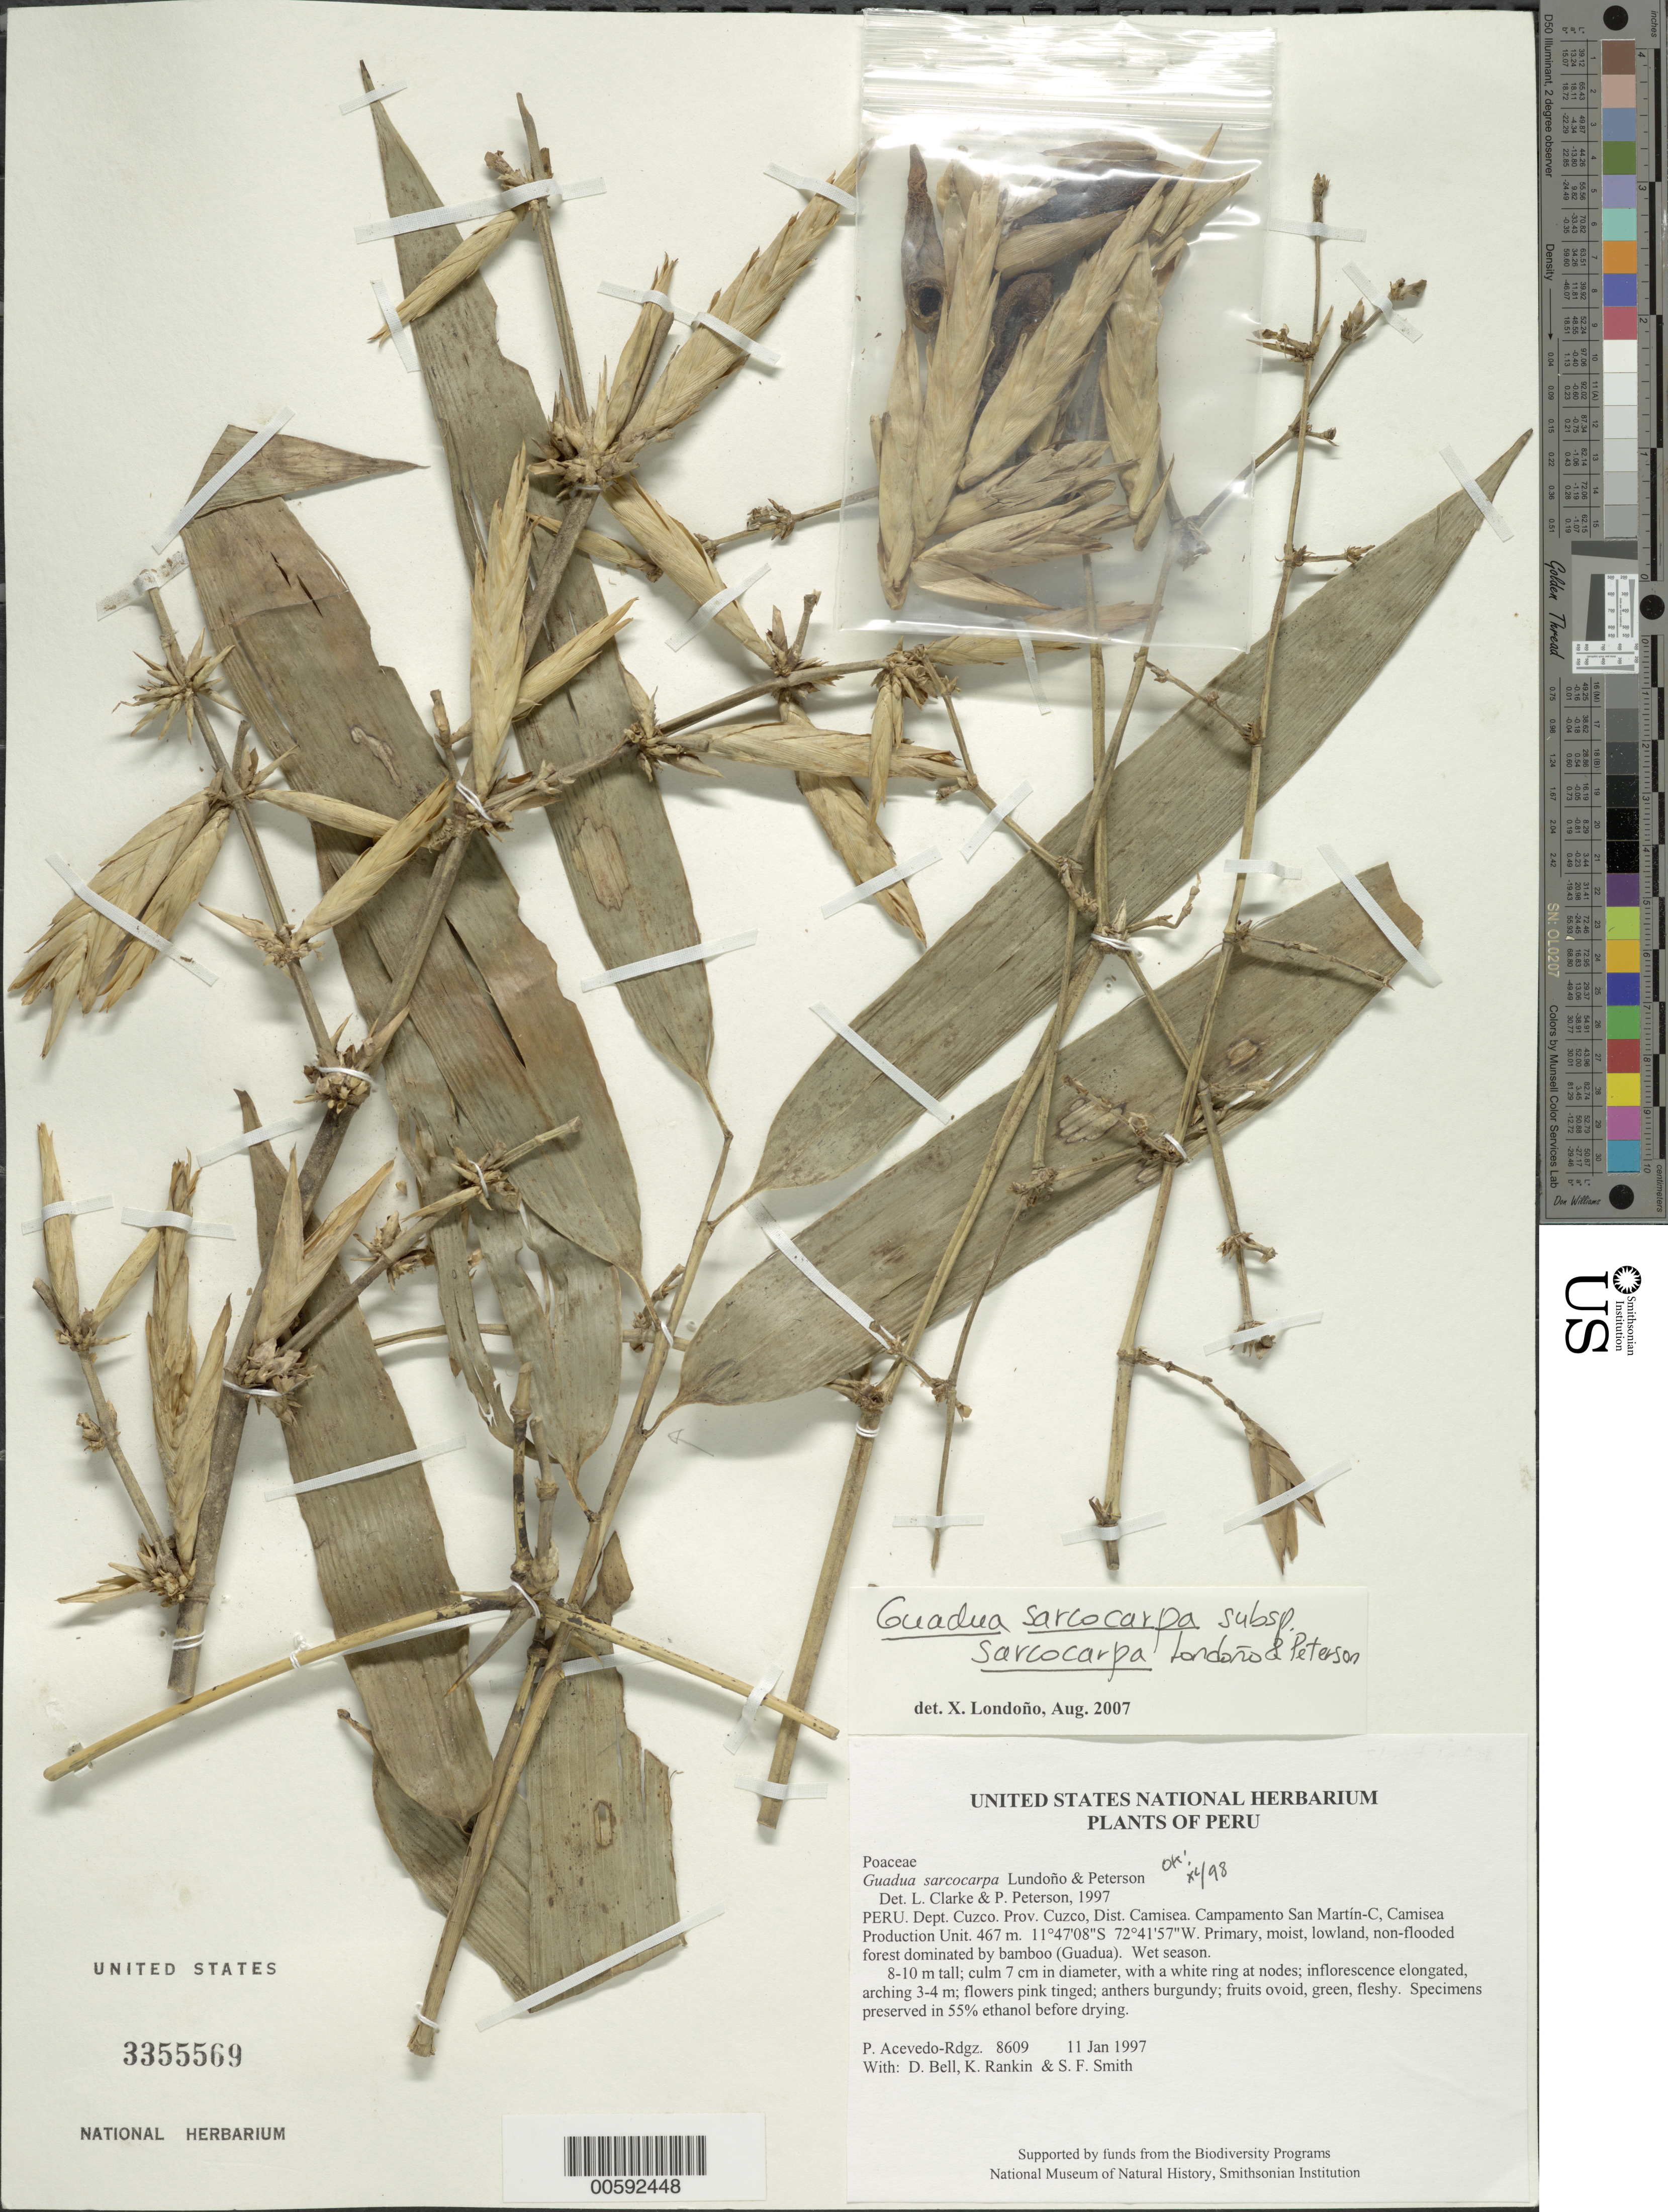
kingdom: Plantae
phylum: Tracheophyta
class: Liliopsida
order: Poales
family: Poaceae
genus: Guadua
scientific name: Guadua sarcocarpa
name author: Londoño & P.M. Peterson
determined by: Clark, L.; Peterson, P. M.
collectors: P. Acevedo-Rodr., D. A. Bell, K. B. Rankin & S.F. Smith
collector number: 8609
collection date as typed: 11 Jan 1997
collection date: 1997-01-11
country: Peru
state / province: Cusco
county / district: Cusco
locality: Districto Camisea, Campamento San Martín-C, Camisea Production Unit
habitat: Primary, moist, lowland, non-flooded forest dominated by bamboo (Guadua). Wet season.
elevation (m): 467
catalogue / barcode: US 3355569